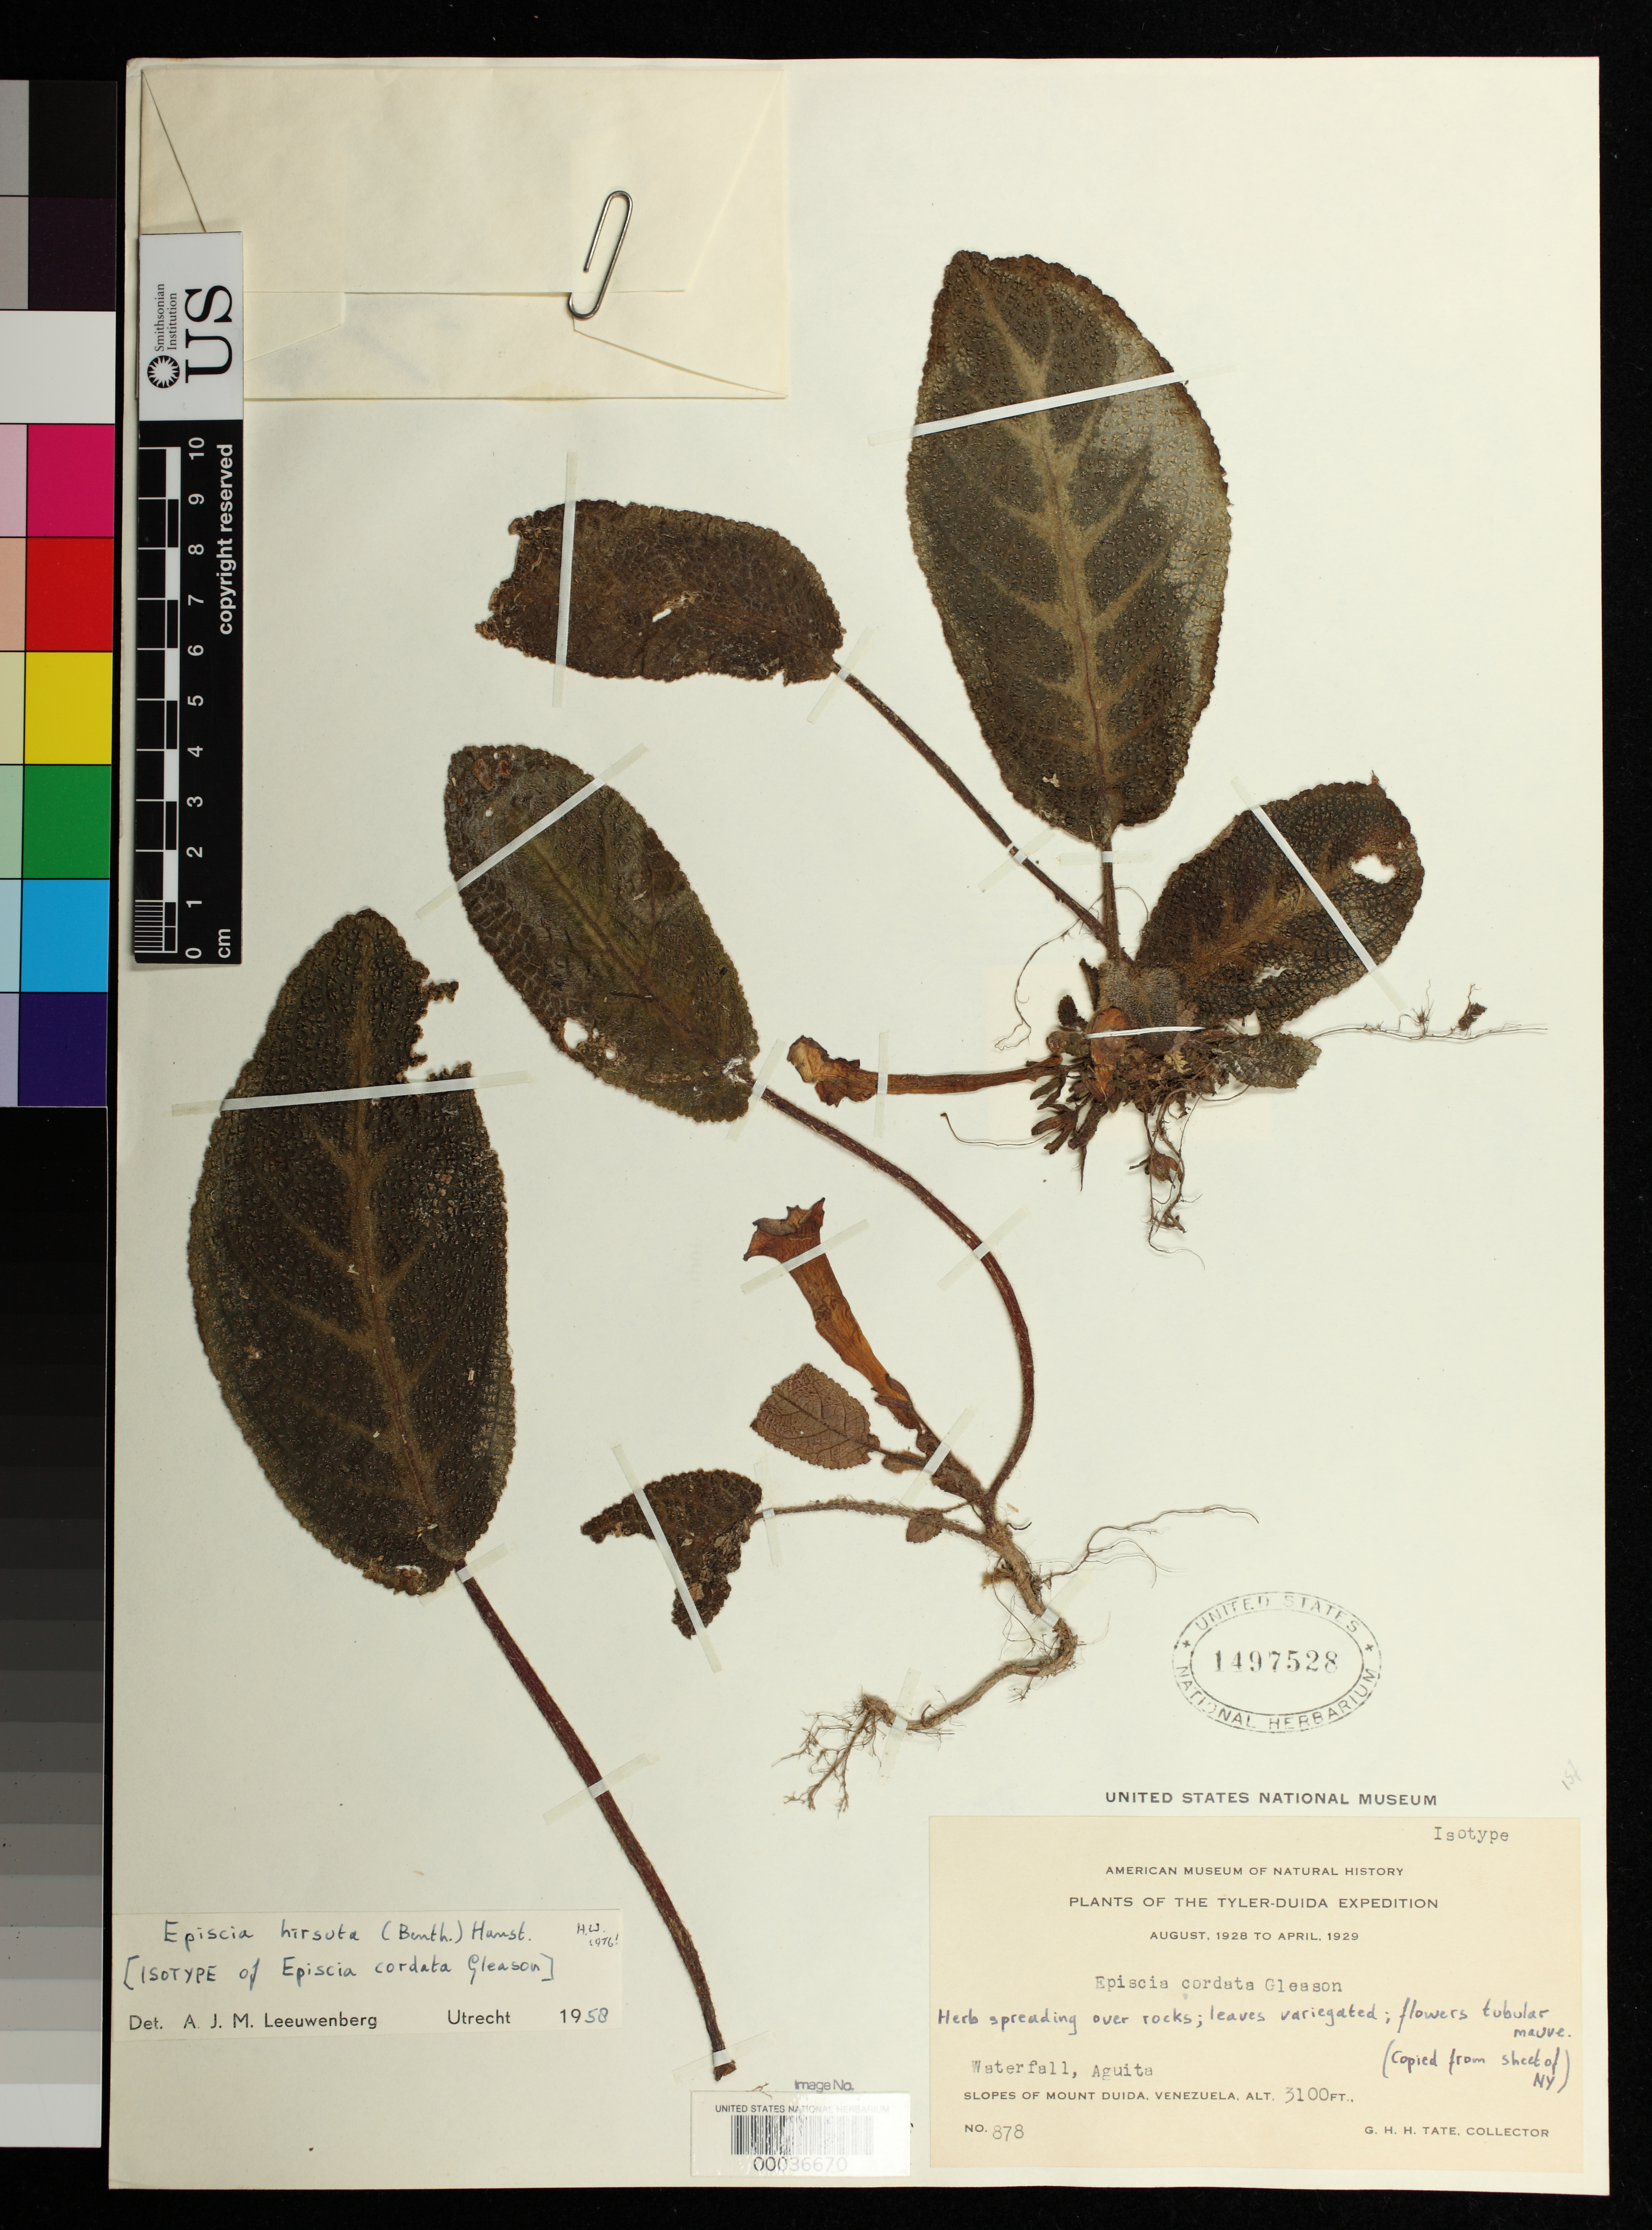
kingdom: Plantae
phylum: Tracheophyta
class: Magnoliopsida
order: Lamiales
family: Gesneriaceae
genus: Episcia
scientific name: Episcia cordata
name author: Gleason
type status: Isotype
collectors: G. H. H.Tate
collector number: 878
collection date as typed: Aug 1928 to -- Apr 1929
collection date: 1928-08/1929-04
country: Venezuela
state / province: Amazonas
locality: Mt. Duida, Aguita; alt. 3100 ft.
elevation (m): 945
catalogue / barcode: US 1497528